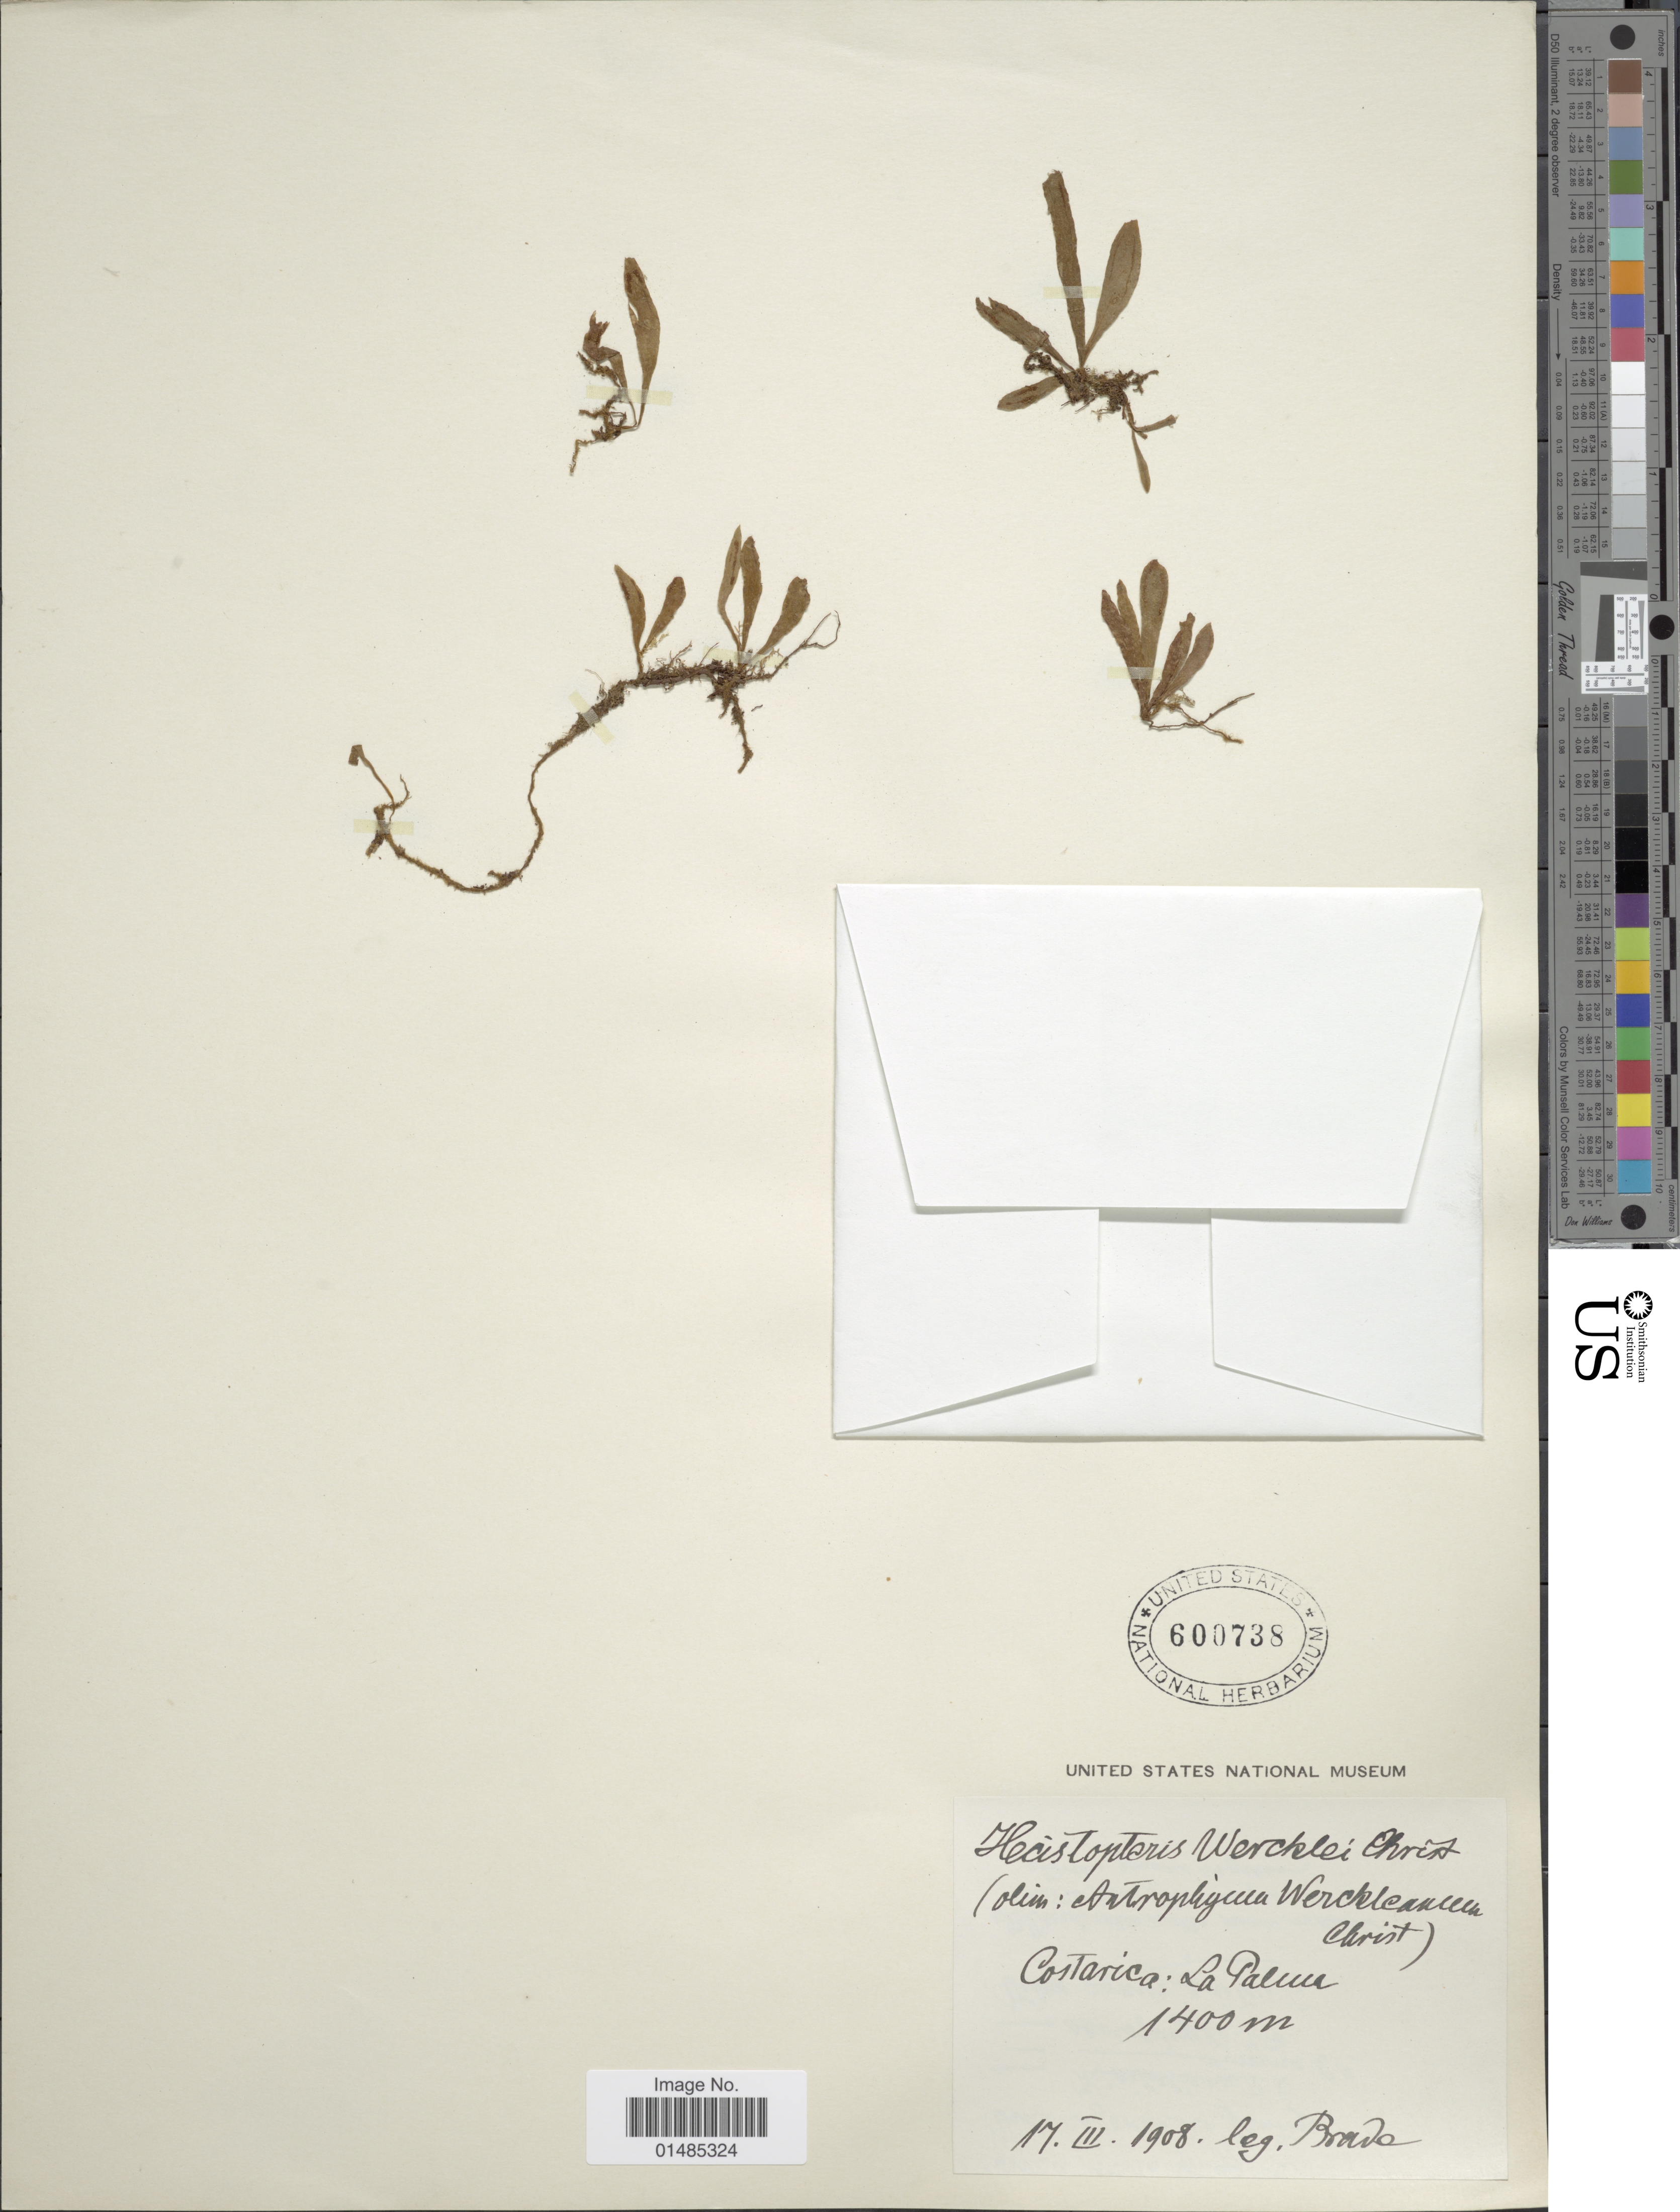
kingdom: Plantae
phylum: Tracheophyta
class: Polypodiopsida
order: Polypodiales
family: Pteridaceae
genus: Radiovittaria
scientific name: Radiovittaria minima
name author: (Baker) E.H. Crane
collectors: -- Brade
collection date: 1908-03-17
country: Costa Rica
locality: La Palma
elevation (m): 1400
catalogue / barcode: US 600738